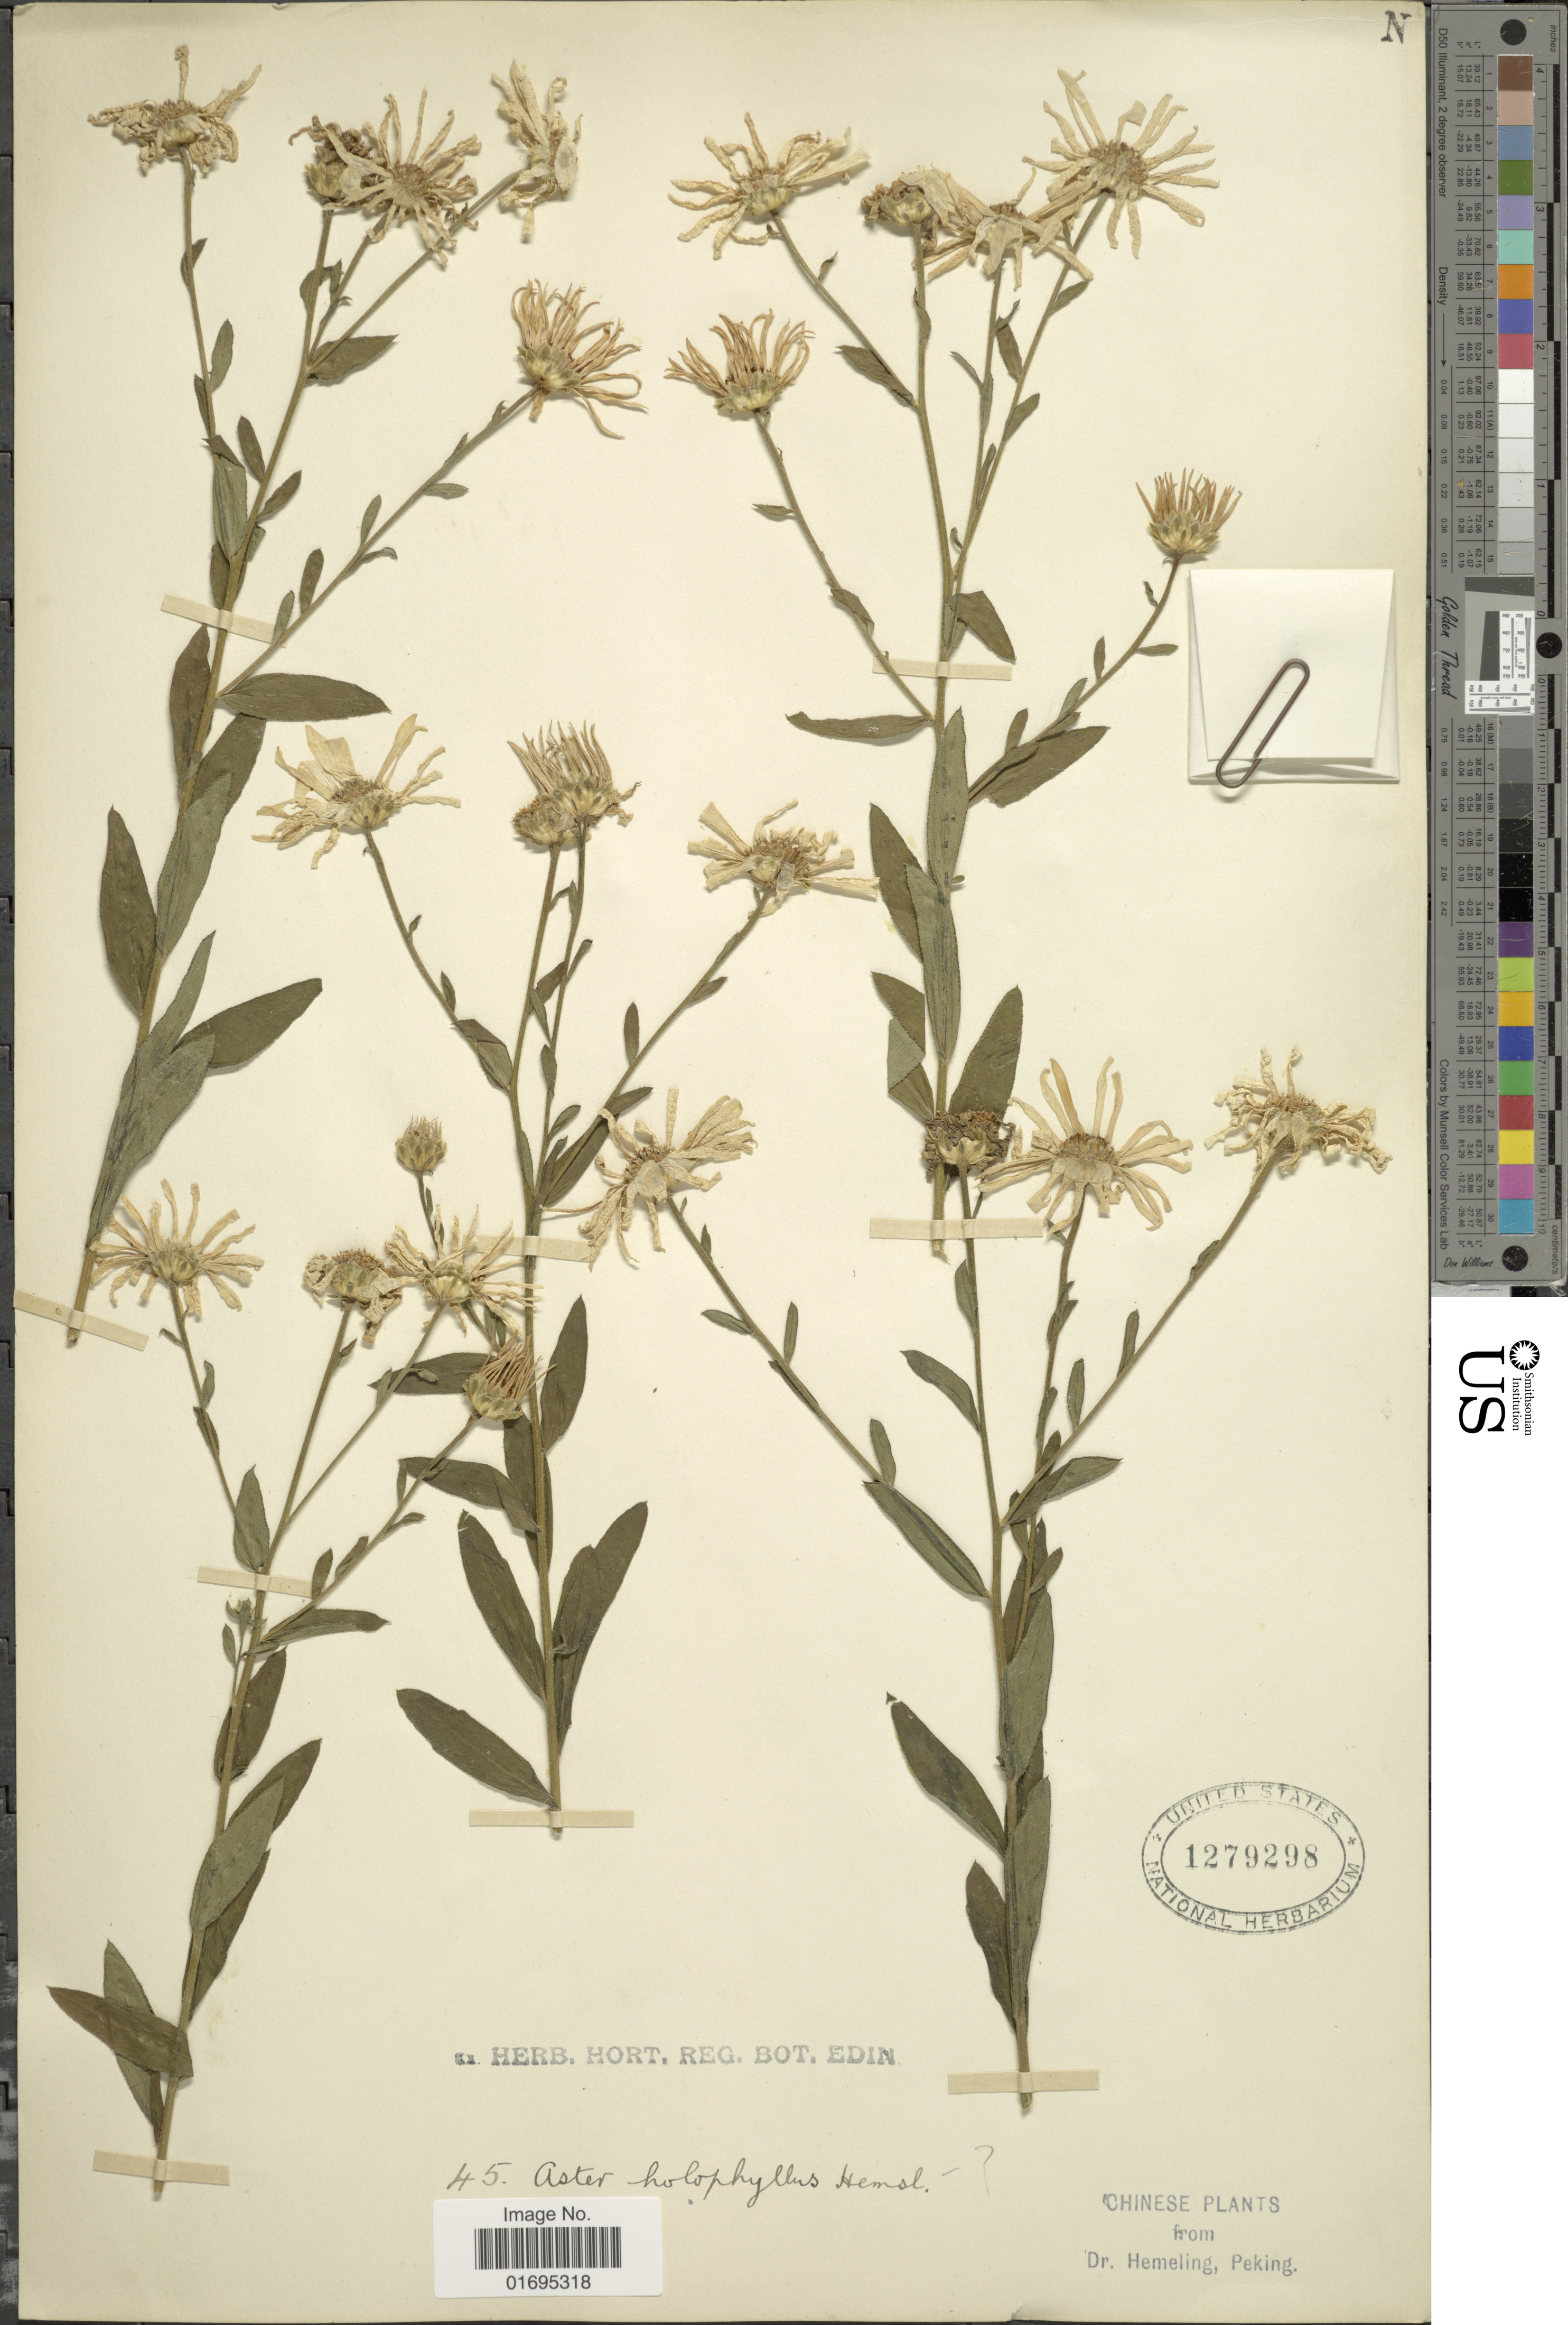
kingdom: Plantae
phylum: Tracheophyta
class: Magnoliopsida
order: Asterales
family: Asteraceae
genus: Kalimeris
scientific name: Kalimeris sp.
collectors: -. Hemeling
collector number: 45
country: China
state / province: Beijing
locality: Peking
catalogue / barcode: US 1279298